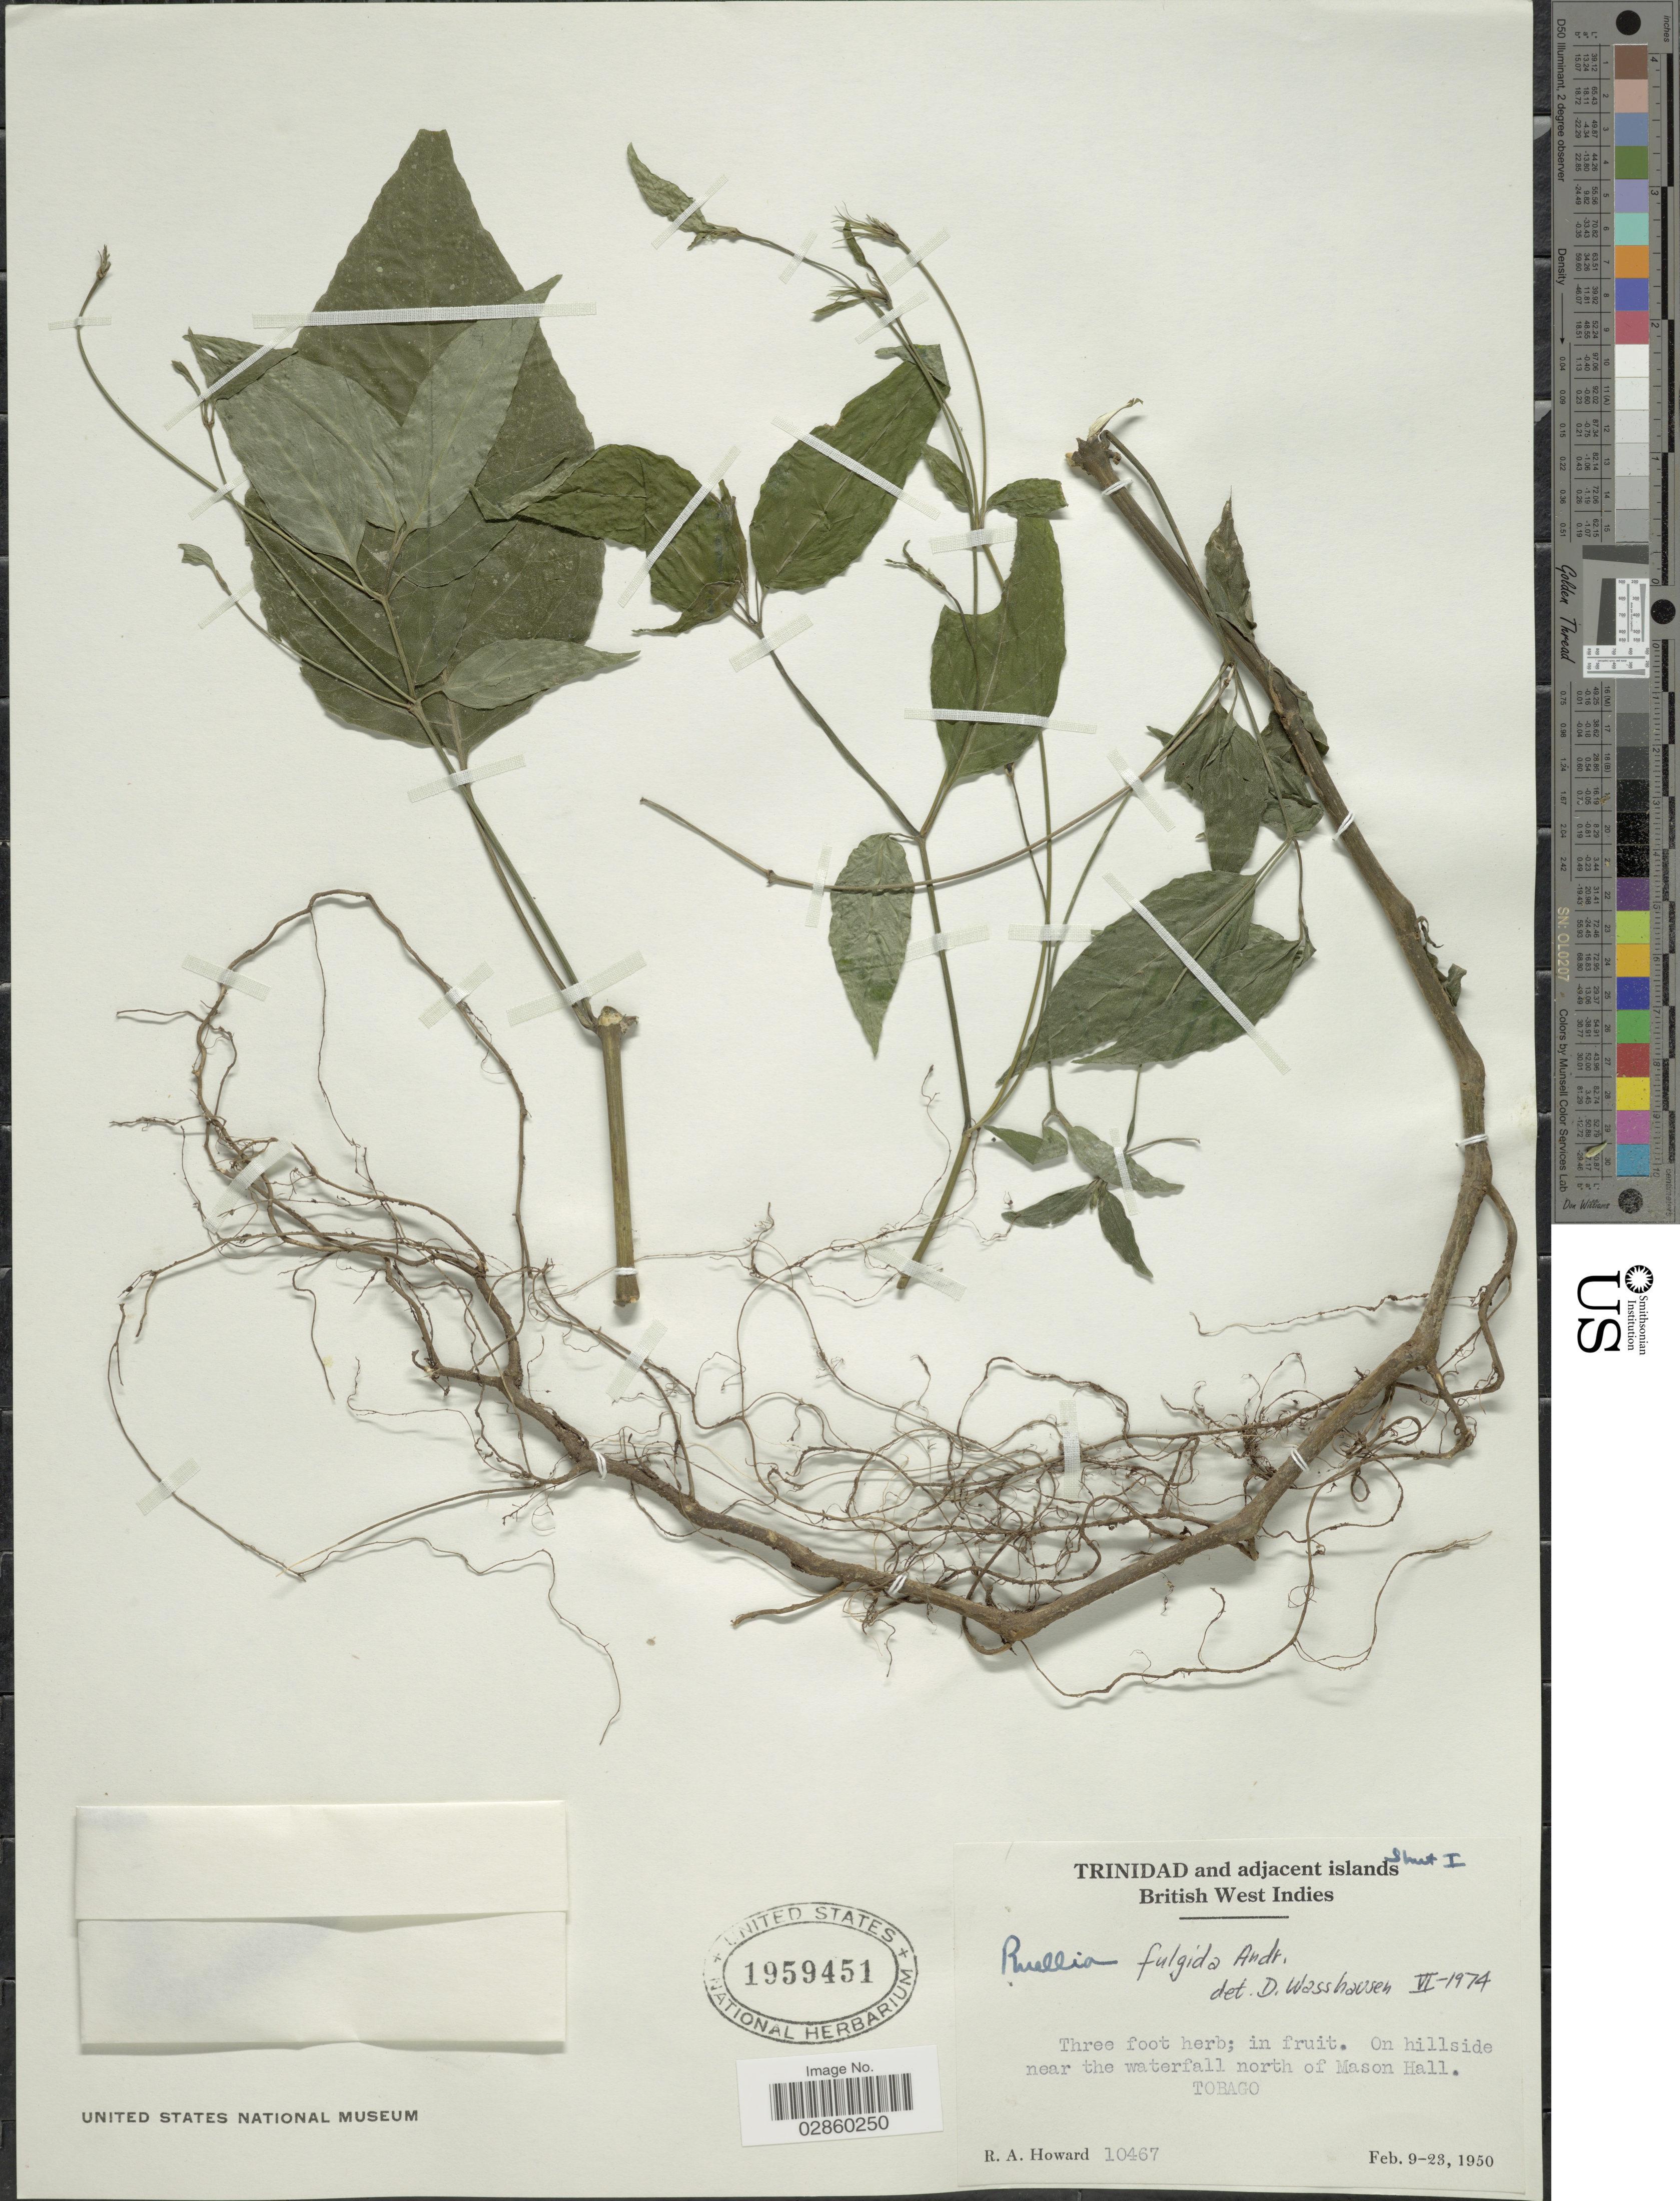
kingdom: Plantae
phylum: Tracheophyta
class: Magnoliopsida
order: Lamiales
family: Acanthaceae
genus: Ruellia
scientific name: Ruellia fulgida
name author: Andrews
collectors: R. A. Howard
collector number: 10467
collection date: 1950-02-09/1950-02-23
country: Trinidad and Tobago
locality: Trinidad and adjacent islands, On hillside near the waterfall north of Mason Hall, Tobago.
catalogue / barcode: US 1959451